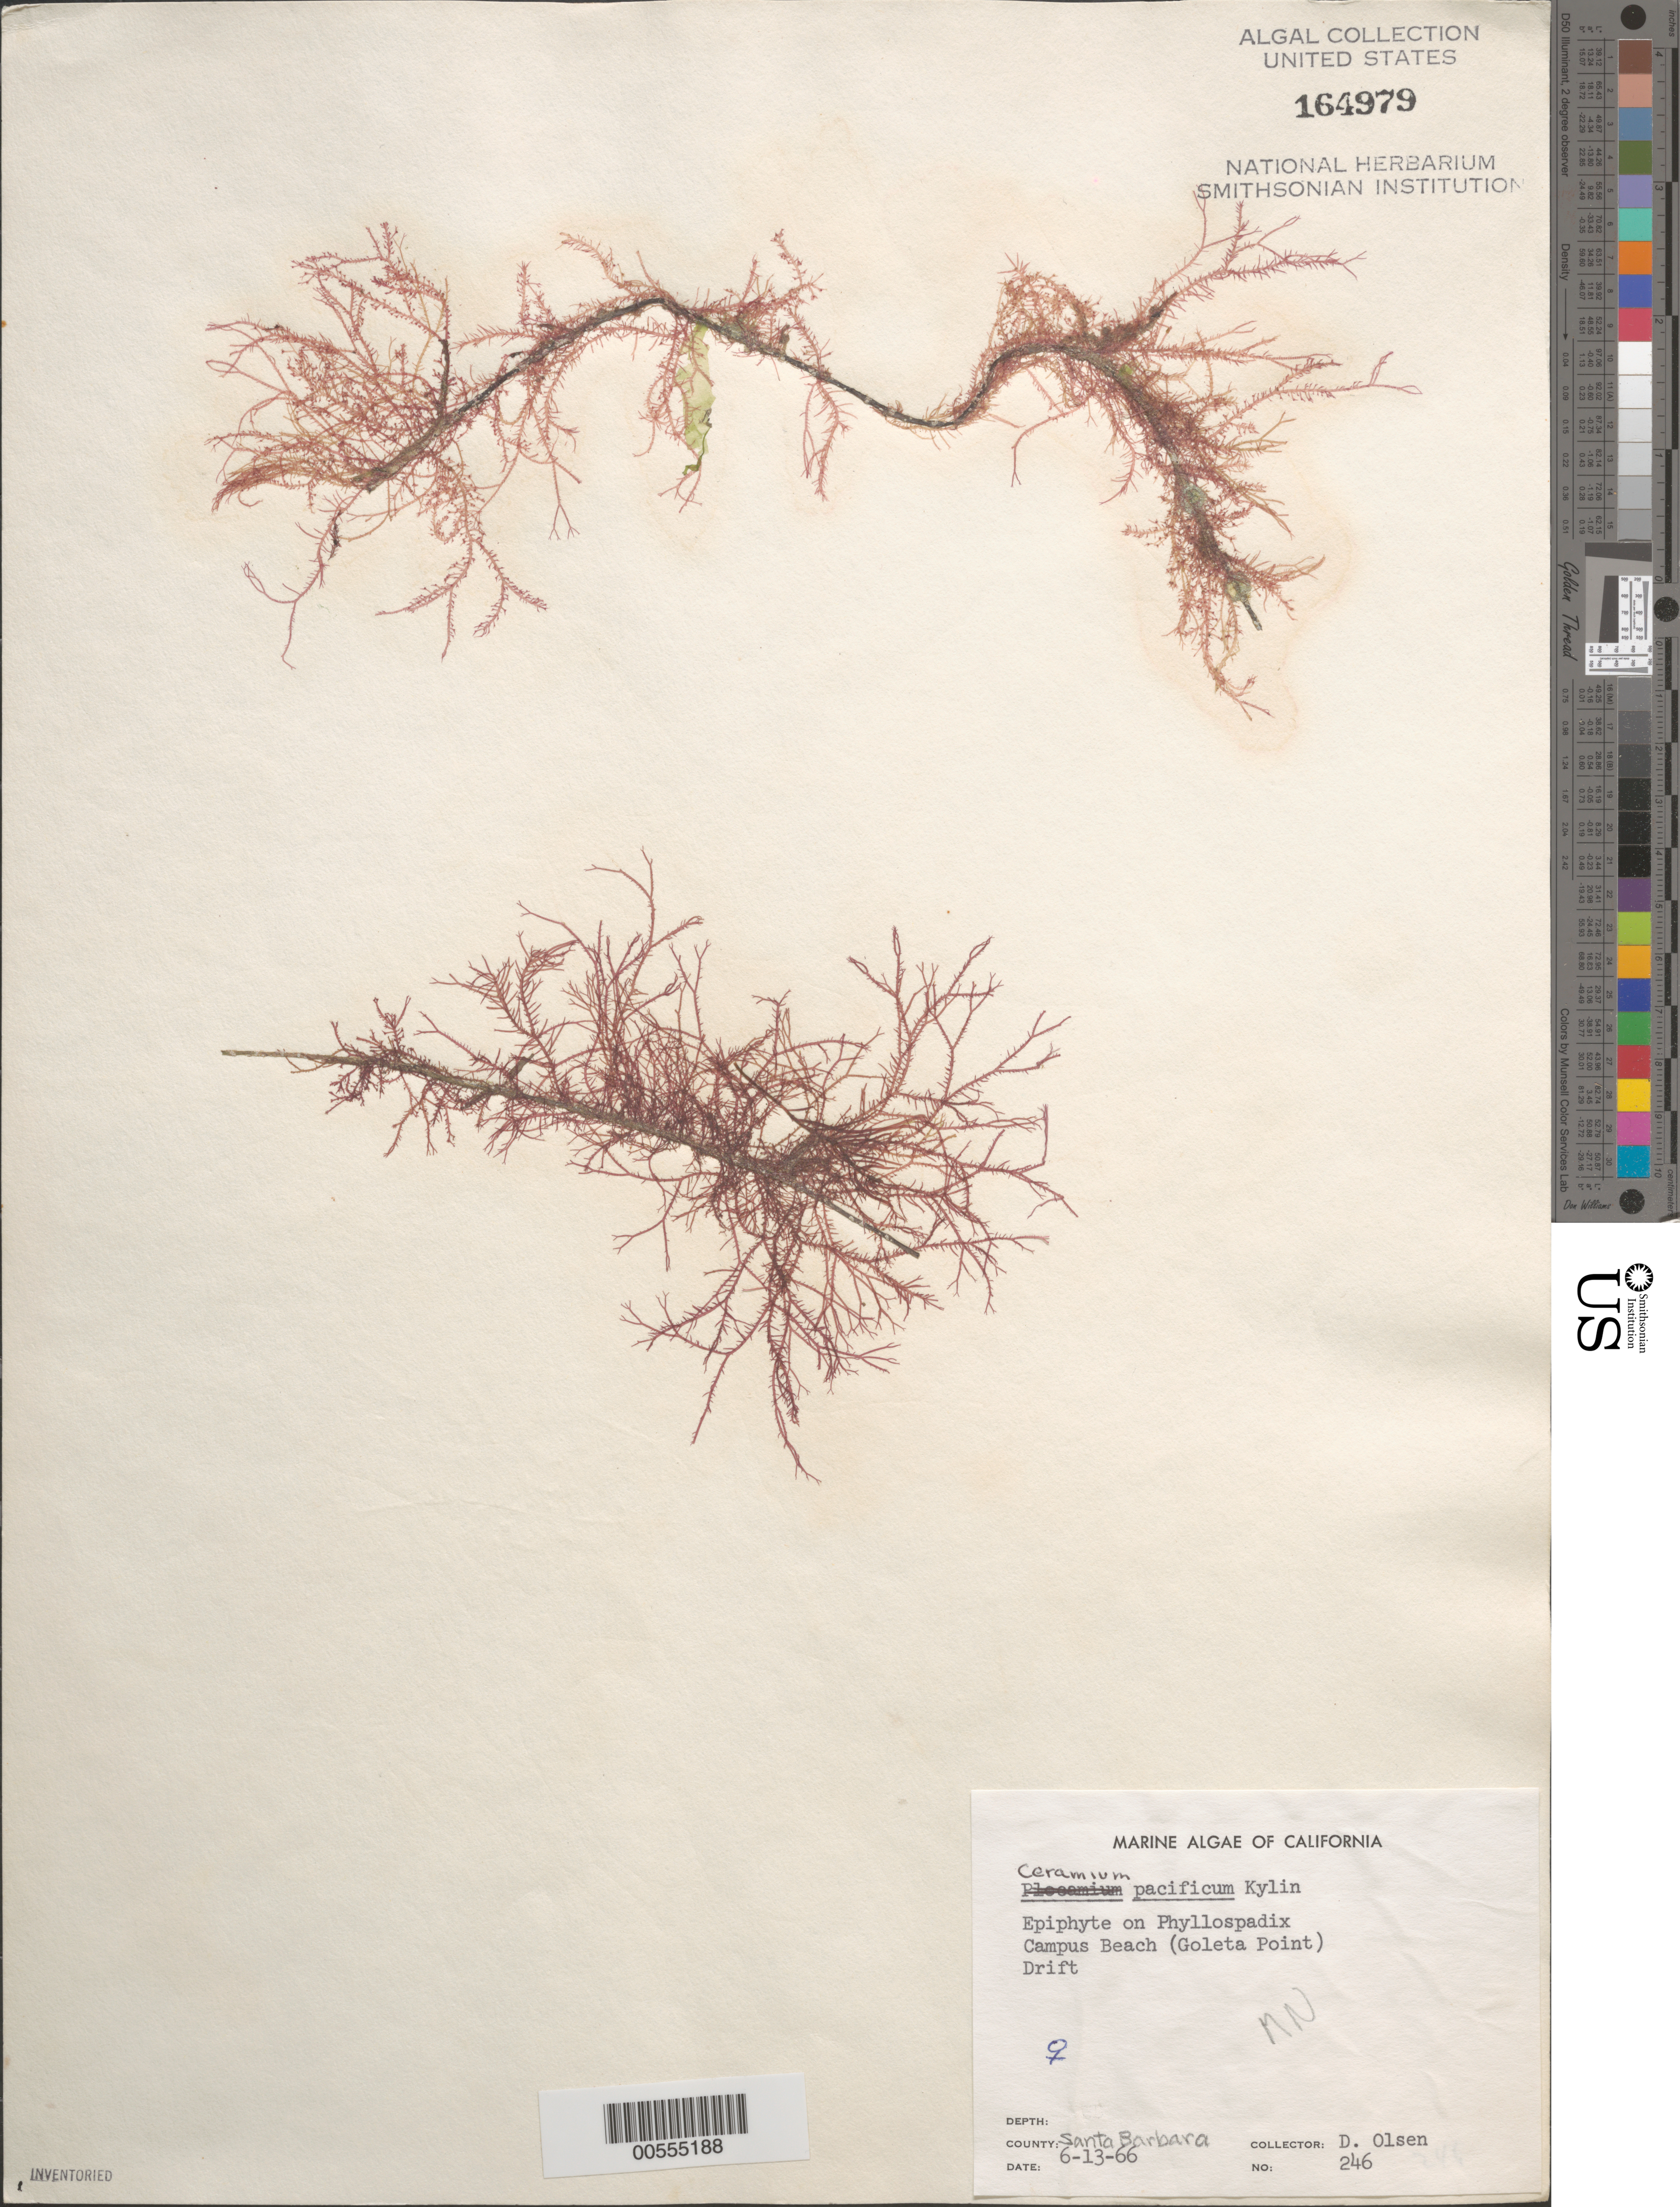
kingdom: Plantae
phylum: Rhodophyta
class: Florideophyceae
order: Ceramiales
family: Ceramiaceae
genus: Ceramium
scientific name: Ceramium pacificum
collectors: D. Olsen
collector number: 246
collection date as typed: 13 Jun 1966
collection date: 1966-06-13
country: United States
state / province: California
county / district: Santa Barbara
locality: Campus Beach, Goleta Point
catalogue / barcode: US 164979